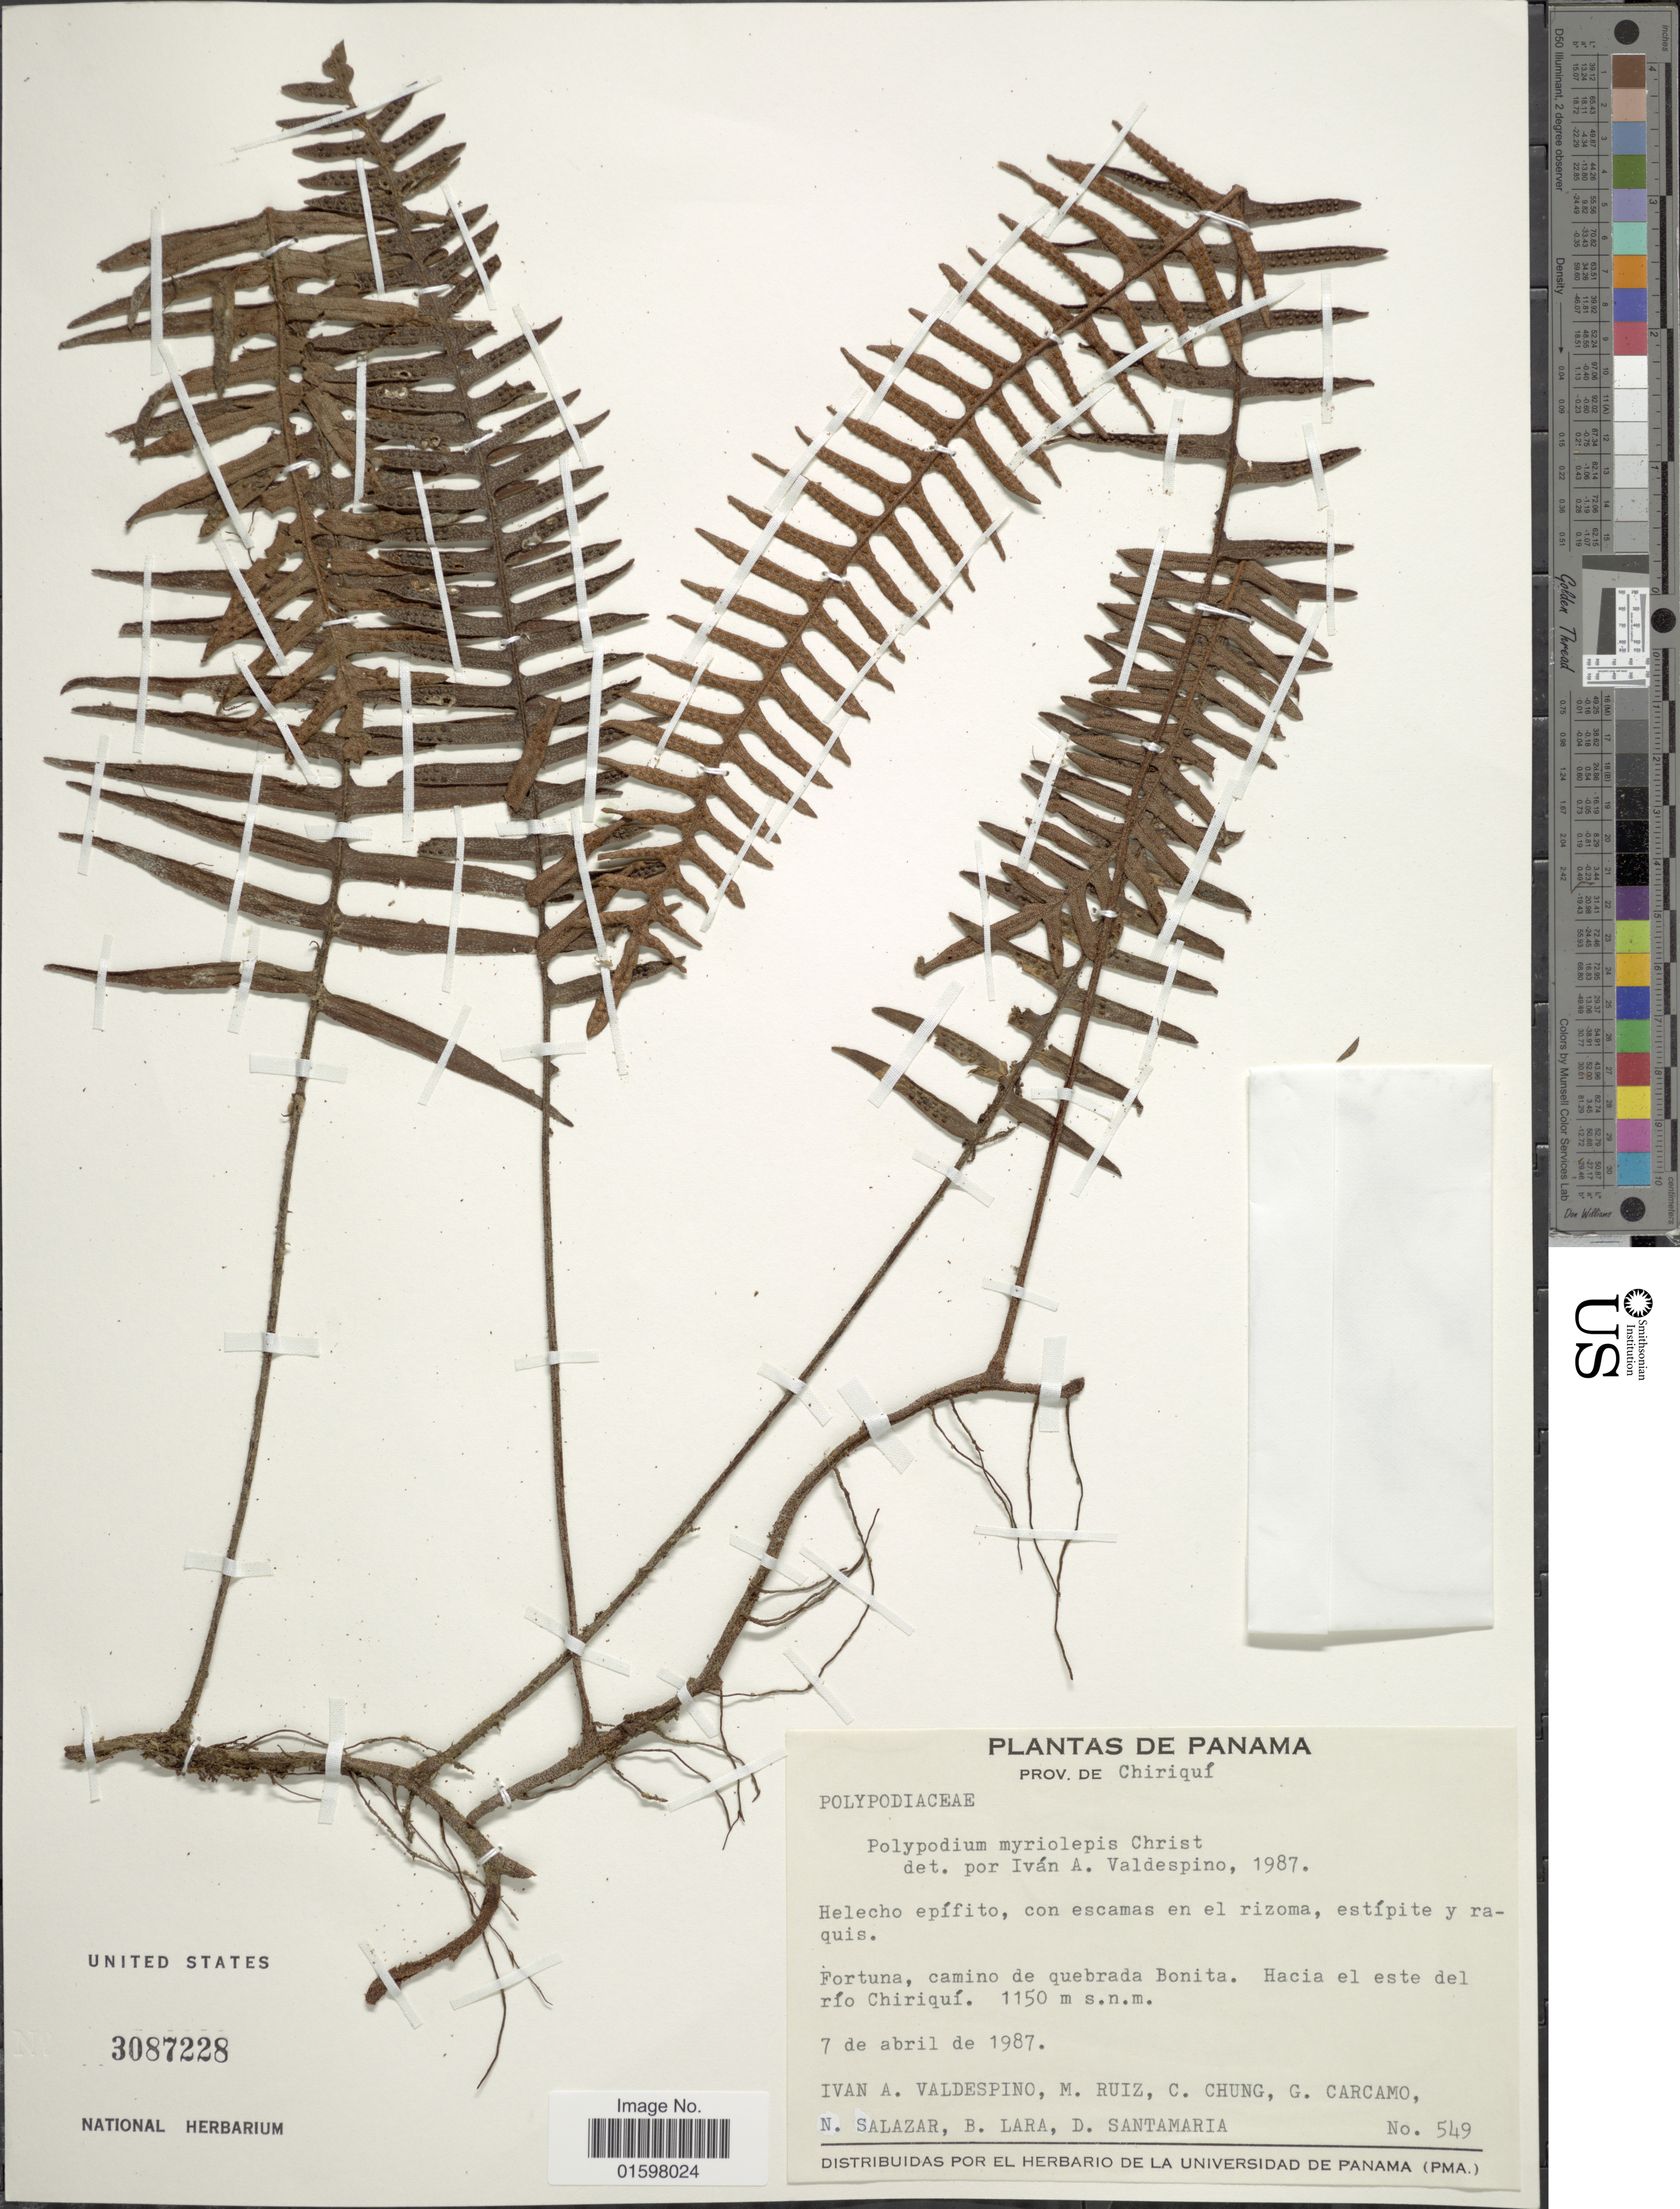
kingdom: Plantae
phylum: Tracheophyta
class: Polypodiopsida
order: Polypodiales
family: Polypodiaceae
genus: Pleopeltis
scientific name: Pleopeltis myriolepis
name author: (Christ) A.R. Sm. & Tejero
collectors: I. A. Valdespino, M. Ruiz, C. Chung, G. Carcamo & et al.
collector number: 549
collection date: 1987-04-07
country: Panama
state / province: Chiriqui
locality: Fortuna, camino de quebrada Bonita. Hacia el este del río Chiriquí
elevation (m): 1150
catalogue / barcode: US 3087228